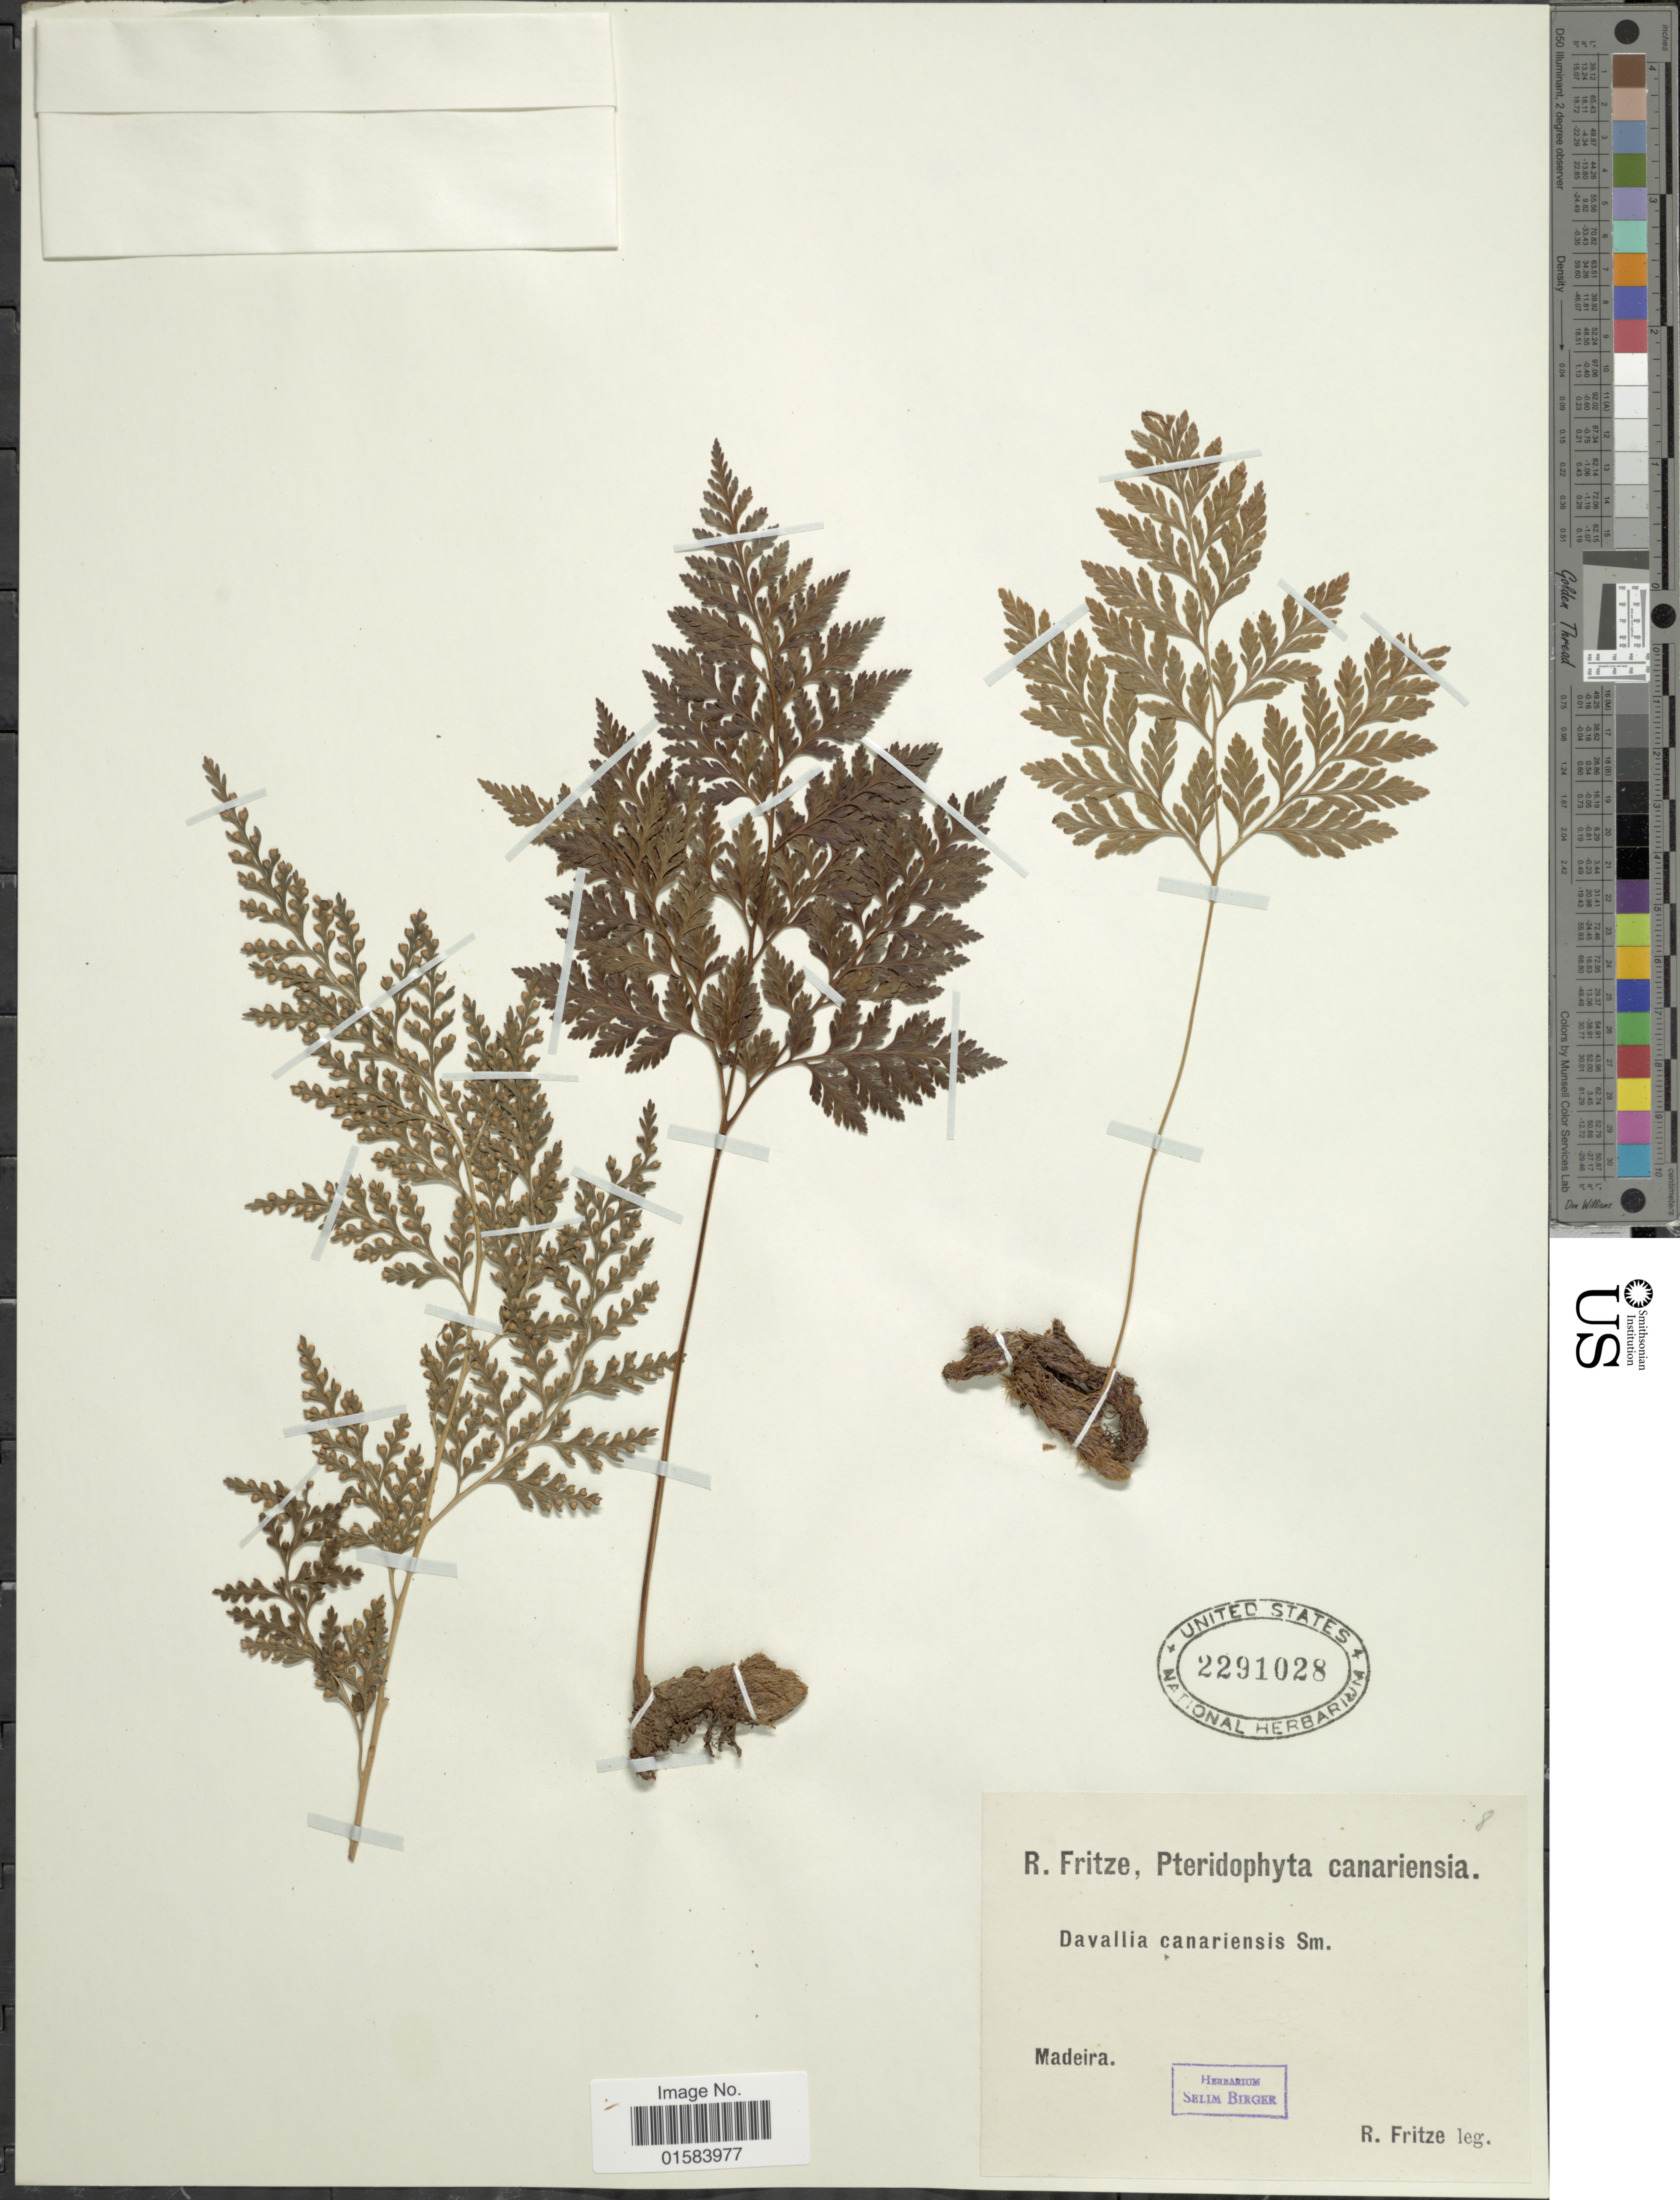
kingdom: Plantae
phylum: Tracheophyta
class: Polypodiopsida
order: Polypodiales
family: Davalliaceae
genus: Davallia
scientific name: Davallia canariensis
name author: (L.) Sm.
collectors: R. Fritze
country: Portugal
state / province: Madeira (Aut. Reg.)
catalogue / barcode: US 2291028